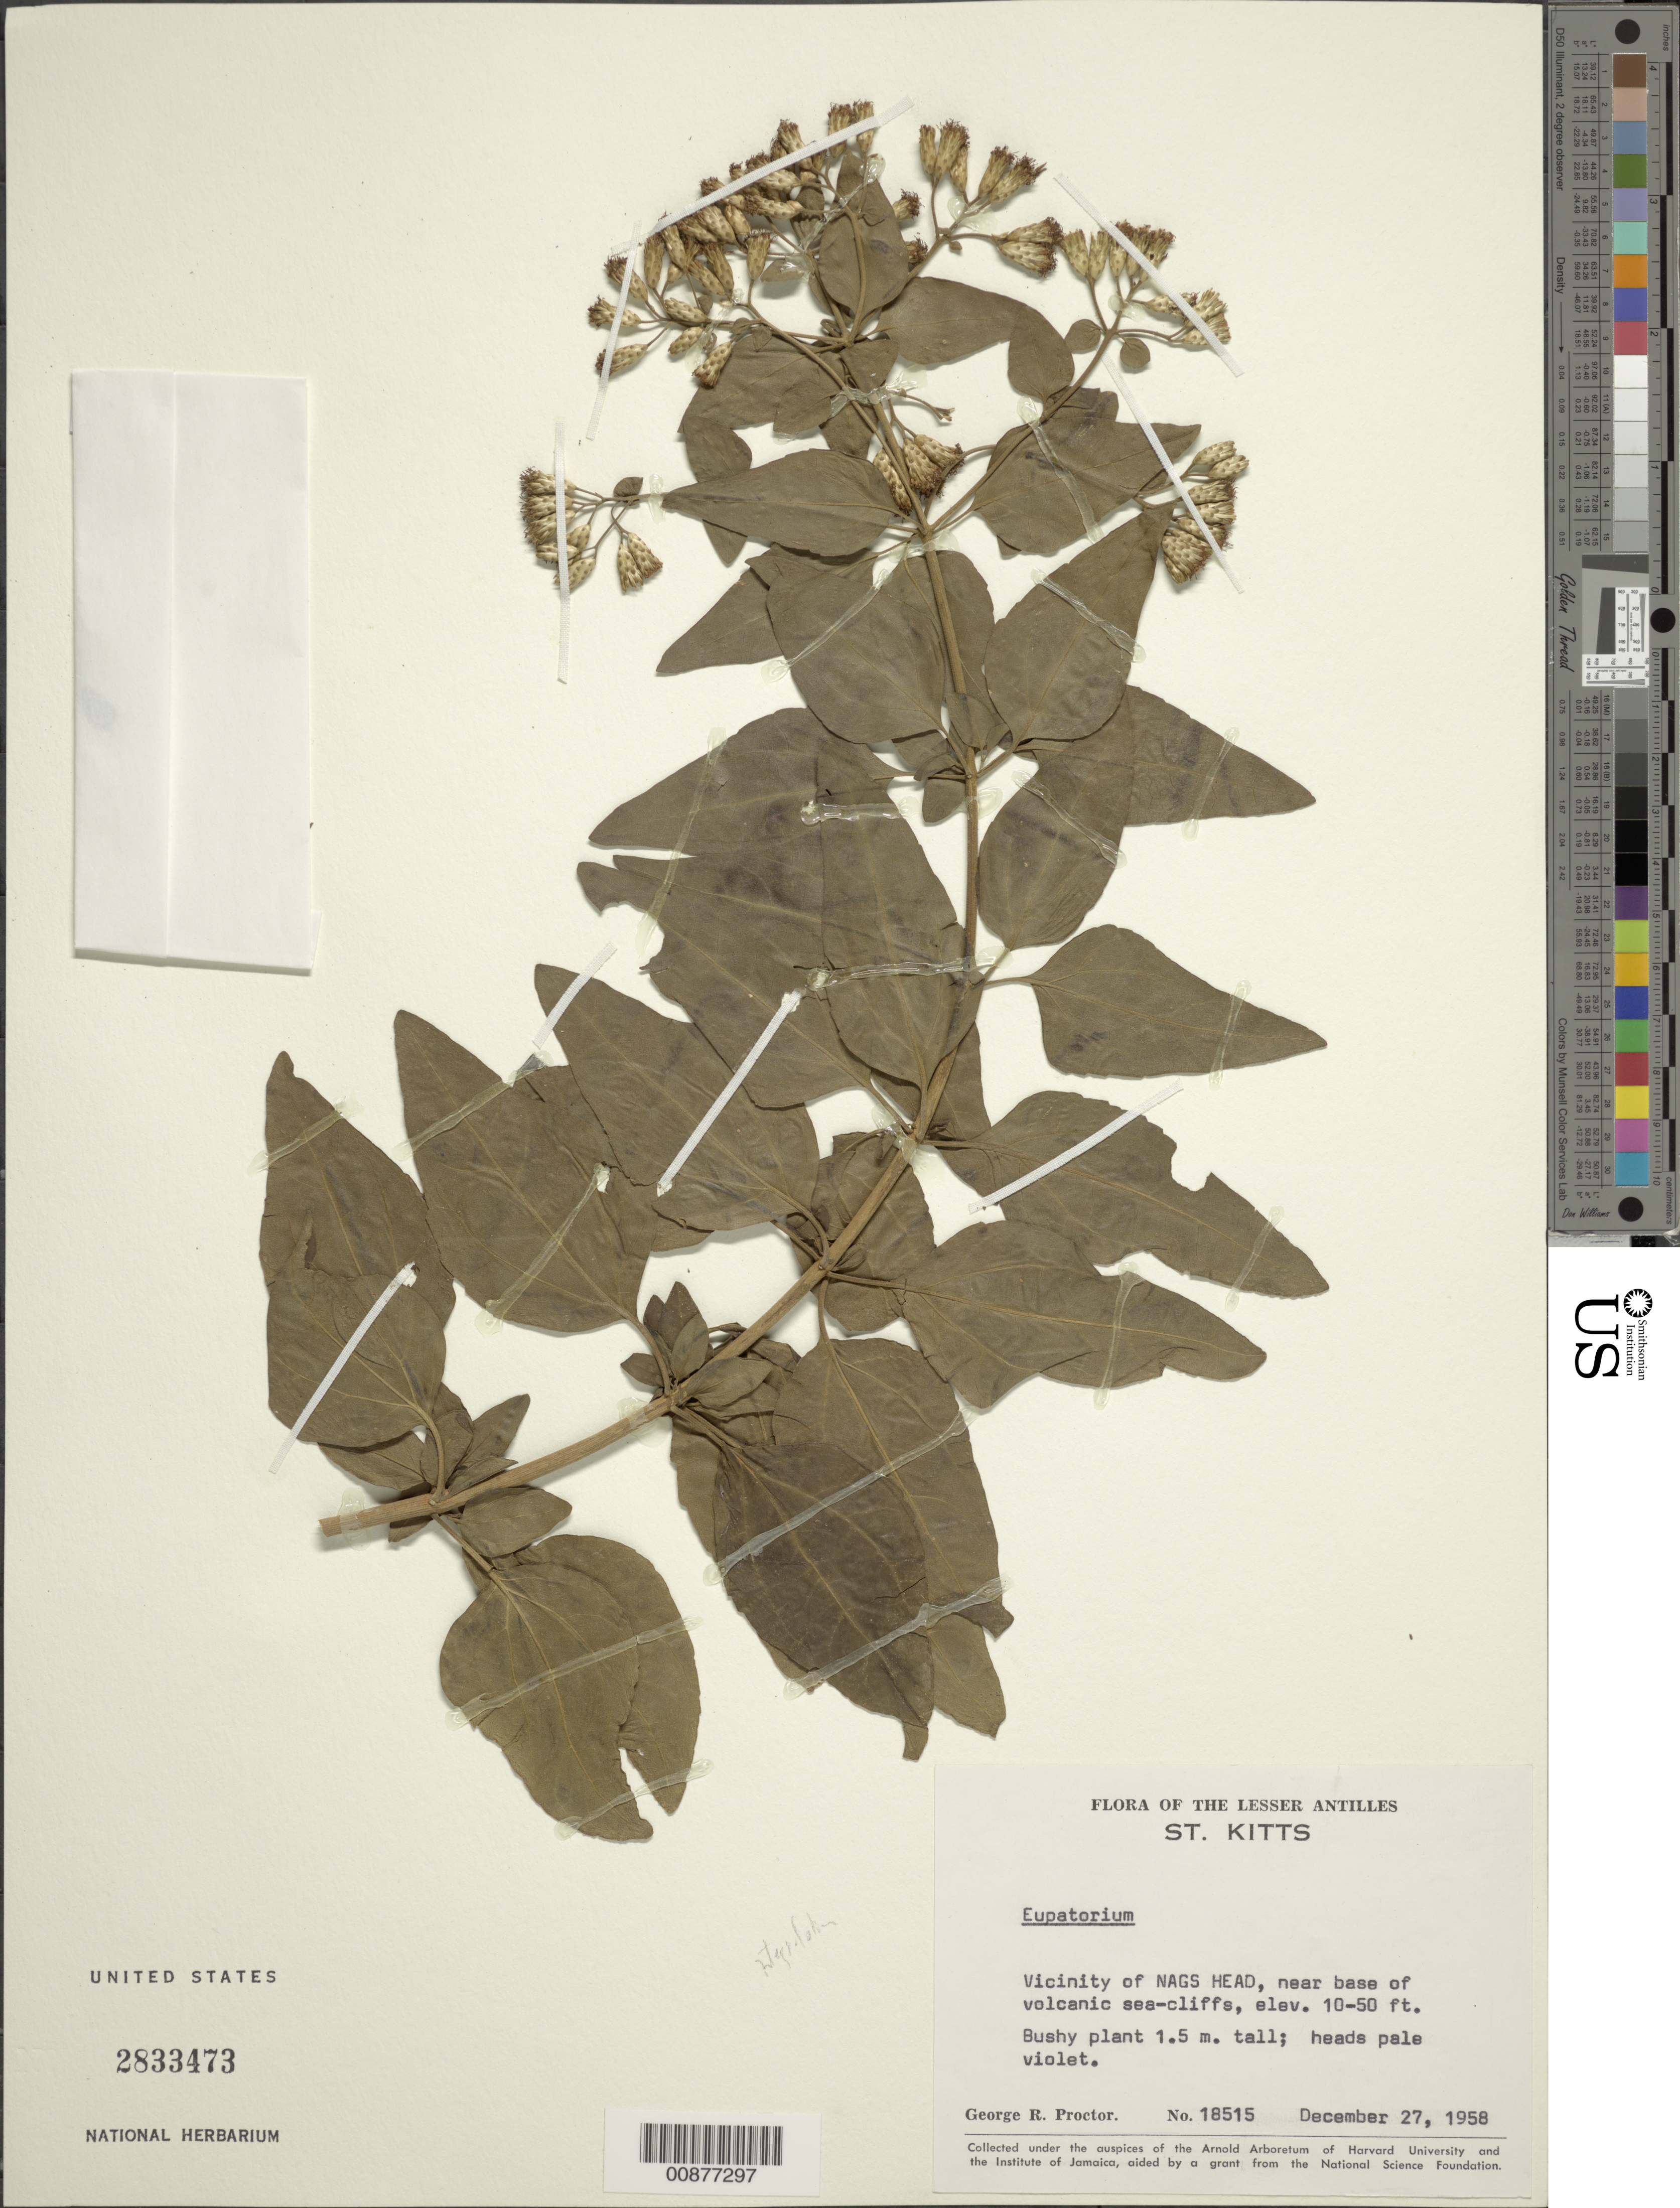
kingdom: Plantae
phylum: Tracheophyta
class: Magnoliopsida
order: Asterales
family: Asteraceae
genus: Chromolaena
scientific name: Chromolaena integrifolia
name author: (Lam.) R.M. King & H. Rob.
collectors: G. R. Proctor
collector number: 18515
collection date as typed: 27 Dec 1958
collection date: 1958-12-27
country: St. Christopher-Nevis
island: St. Christopher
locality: Vicinity of Nags Head, base of sea-cliffs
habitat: Near base of sea-cliffs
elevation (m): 3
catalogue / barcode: US 2833473